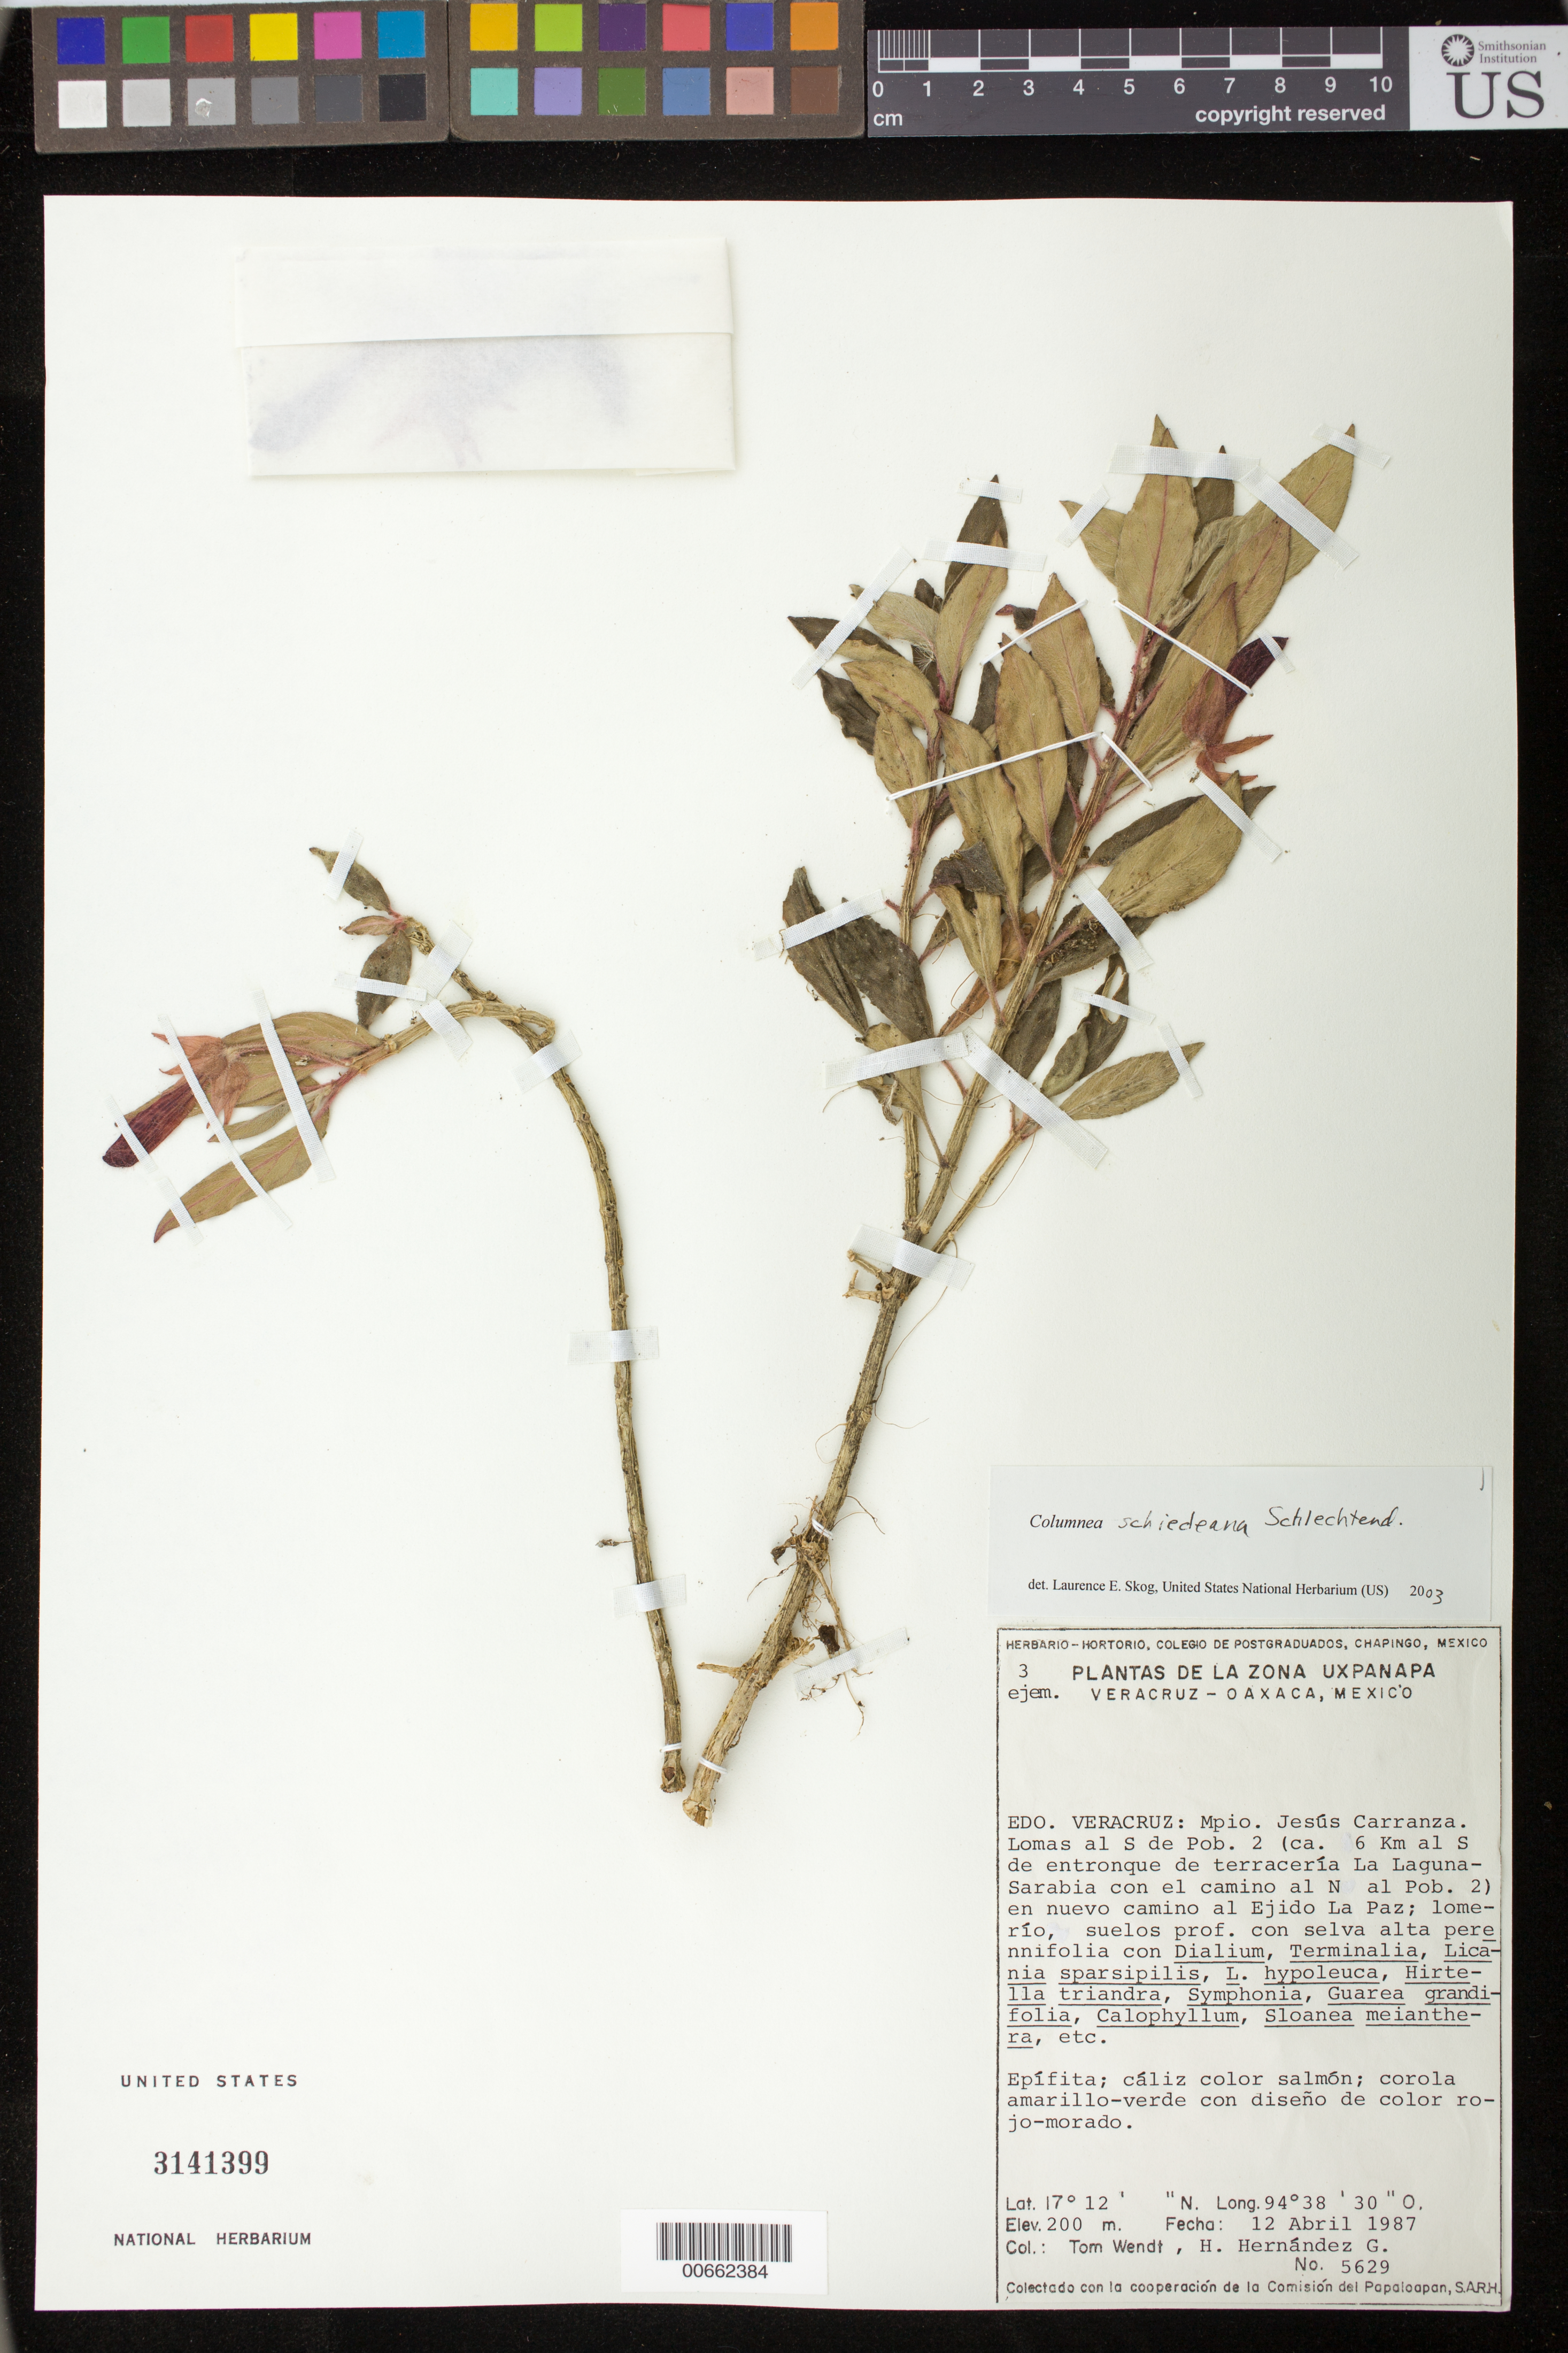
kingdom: Plantae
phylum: Tracheophyta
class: Magnoliopsida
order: Lamiales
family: Gesneriaceae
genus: Columnea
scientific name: Columnea schiedeana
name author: Schltdl.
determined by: Skog, Laurence E.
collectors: T. L. Wendt & H. Hernandez G.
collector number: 5629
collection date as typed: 12 Apr 1987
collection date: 1987-04-12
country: Mexico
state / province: Veracruz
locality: Mpio. Jesús Carranza, Lomas al S de Pob. 2 (ca. 6 km al S de entronque de terracería La Laguna-Sarabia con el camino al N al Pob. 2) en nuevo camino al Ejido La Paz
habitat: Lomerío, suelos prof. con selva alta perennifolia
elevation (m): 200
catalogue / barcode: US 3141399